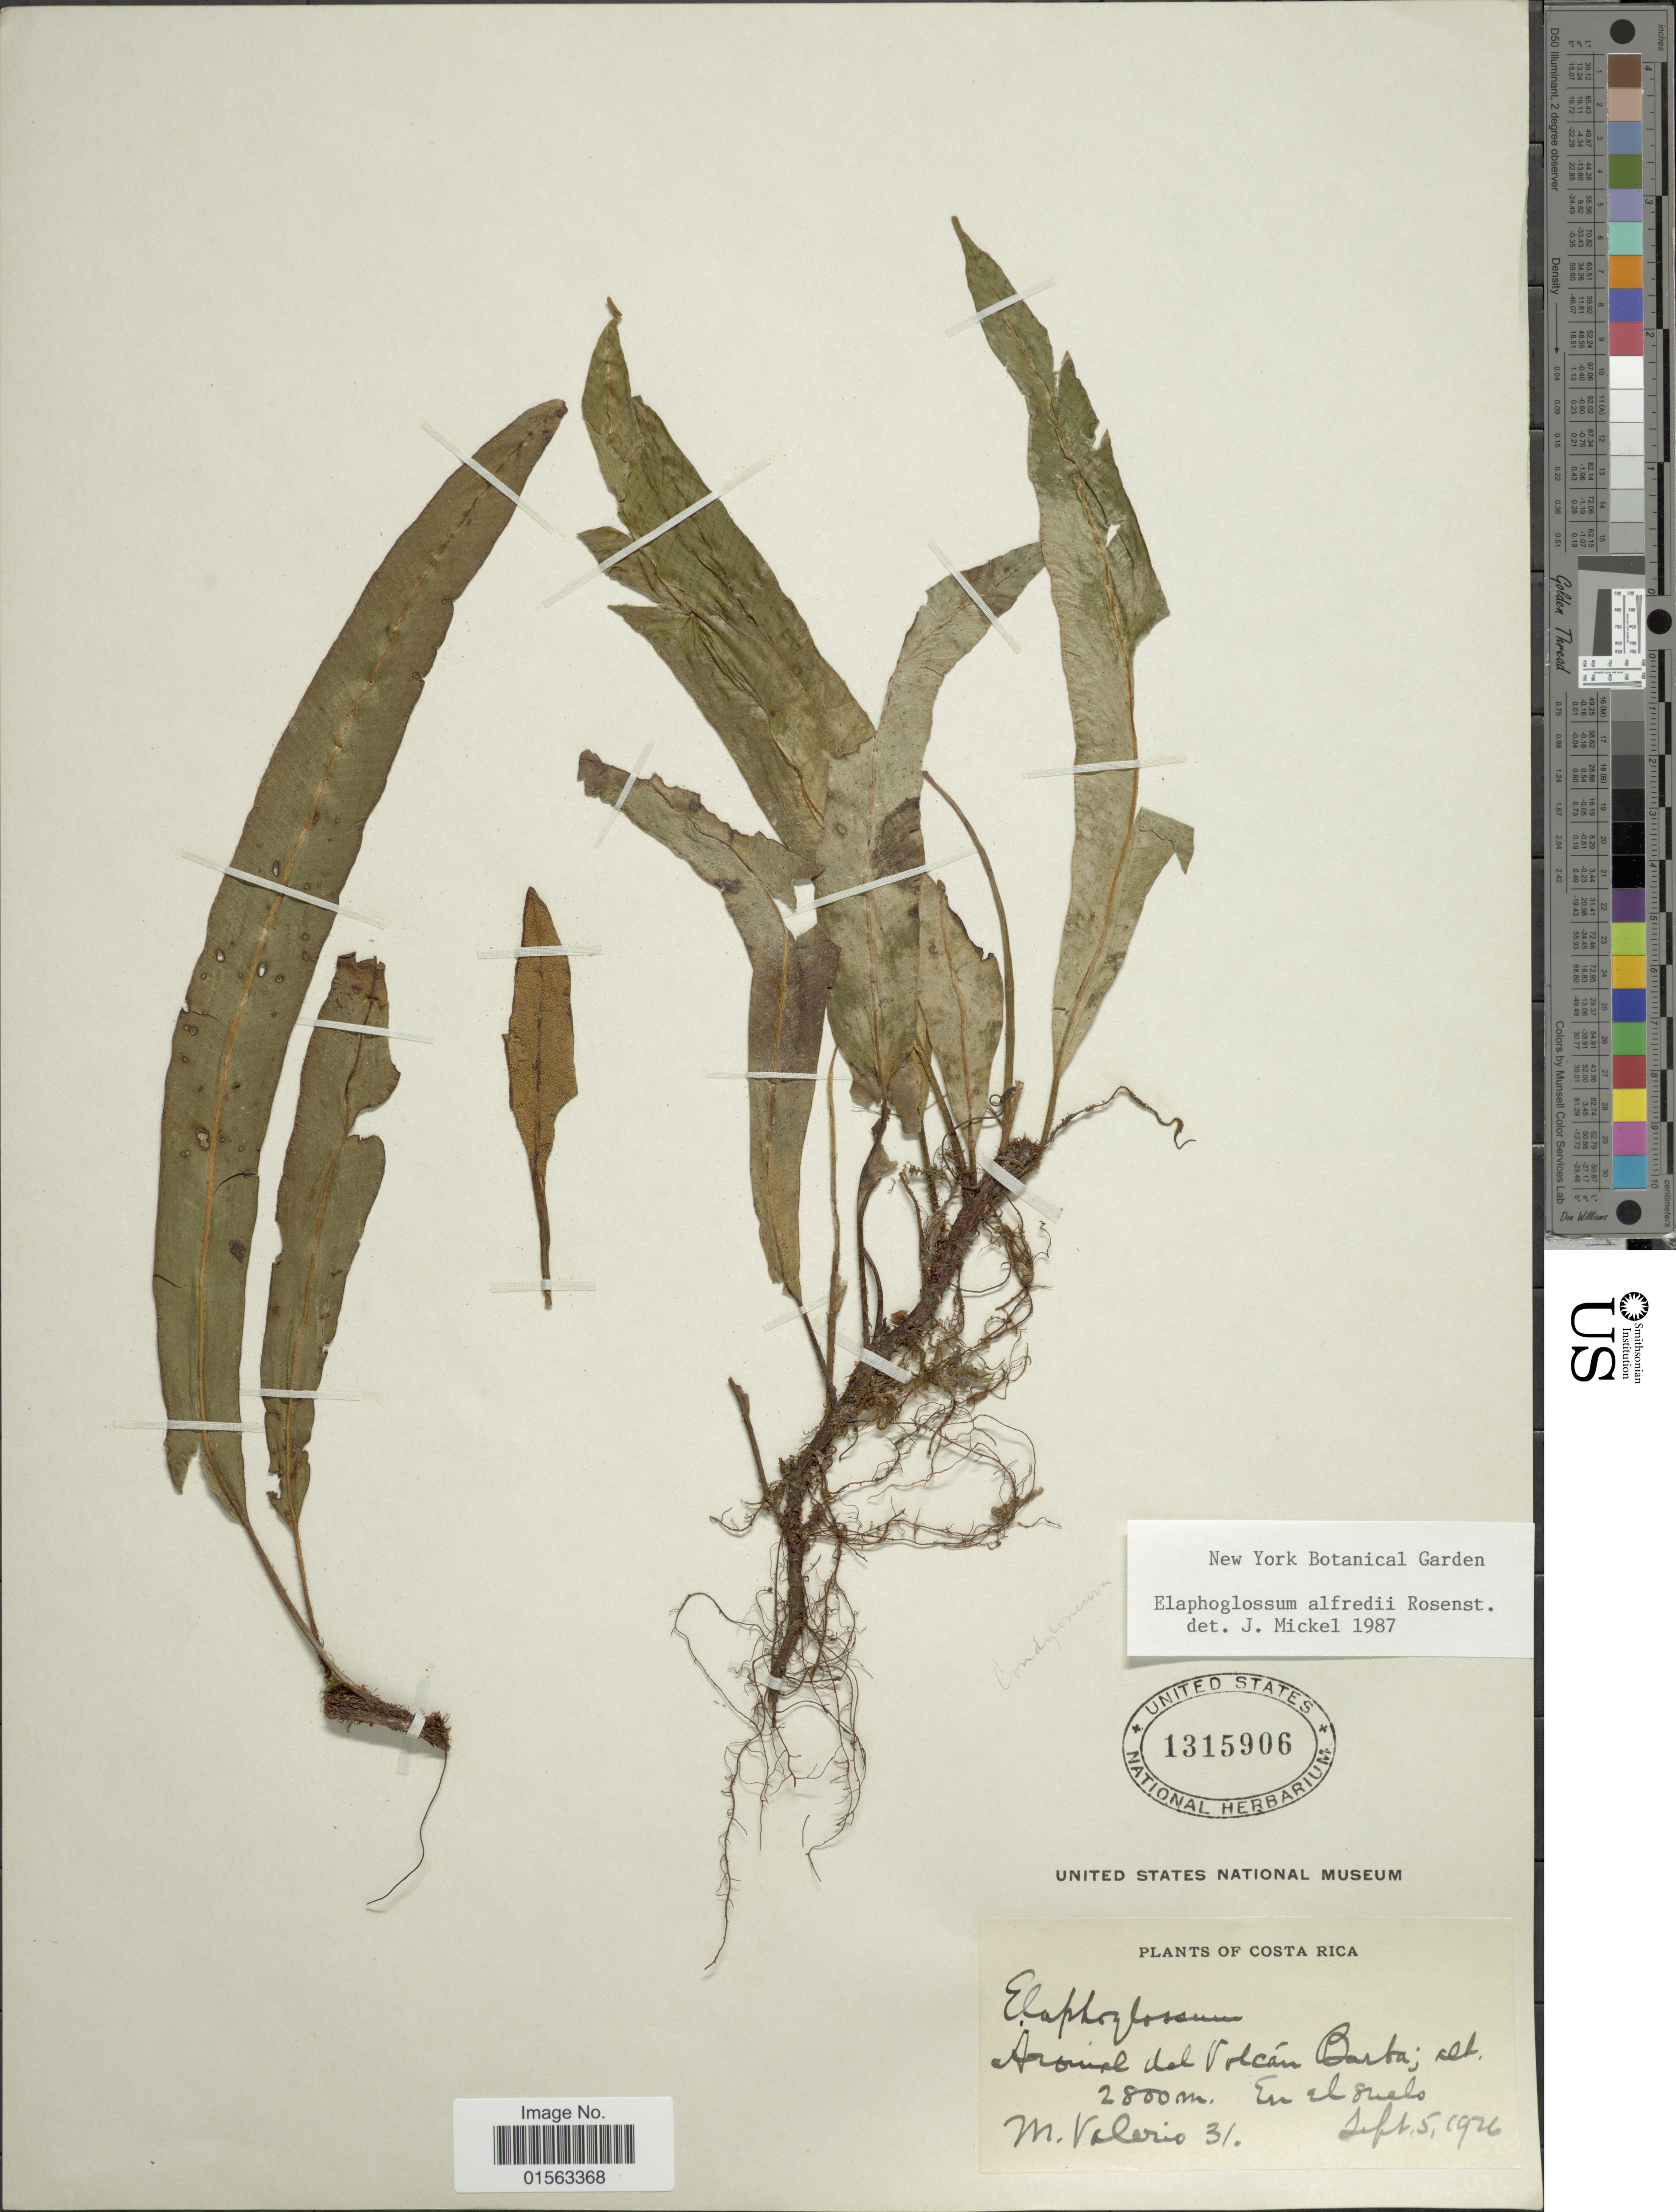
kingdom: Plantae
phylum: Tracheophyta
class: Polypodiopsida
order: Polypodiales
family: Dryopteridaceae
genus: Elaphoglossum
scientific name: Elaphoglossum alfredii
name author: Rosenst.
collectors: M. Valerio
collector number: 31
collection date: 1926-09-05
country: Costa Rica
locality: Arenal del Volcán Barba, en el suelo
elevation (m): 2800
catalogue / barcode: US 1315906